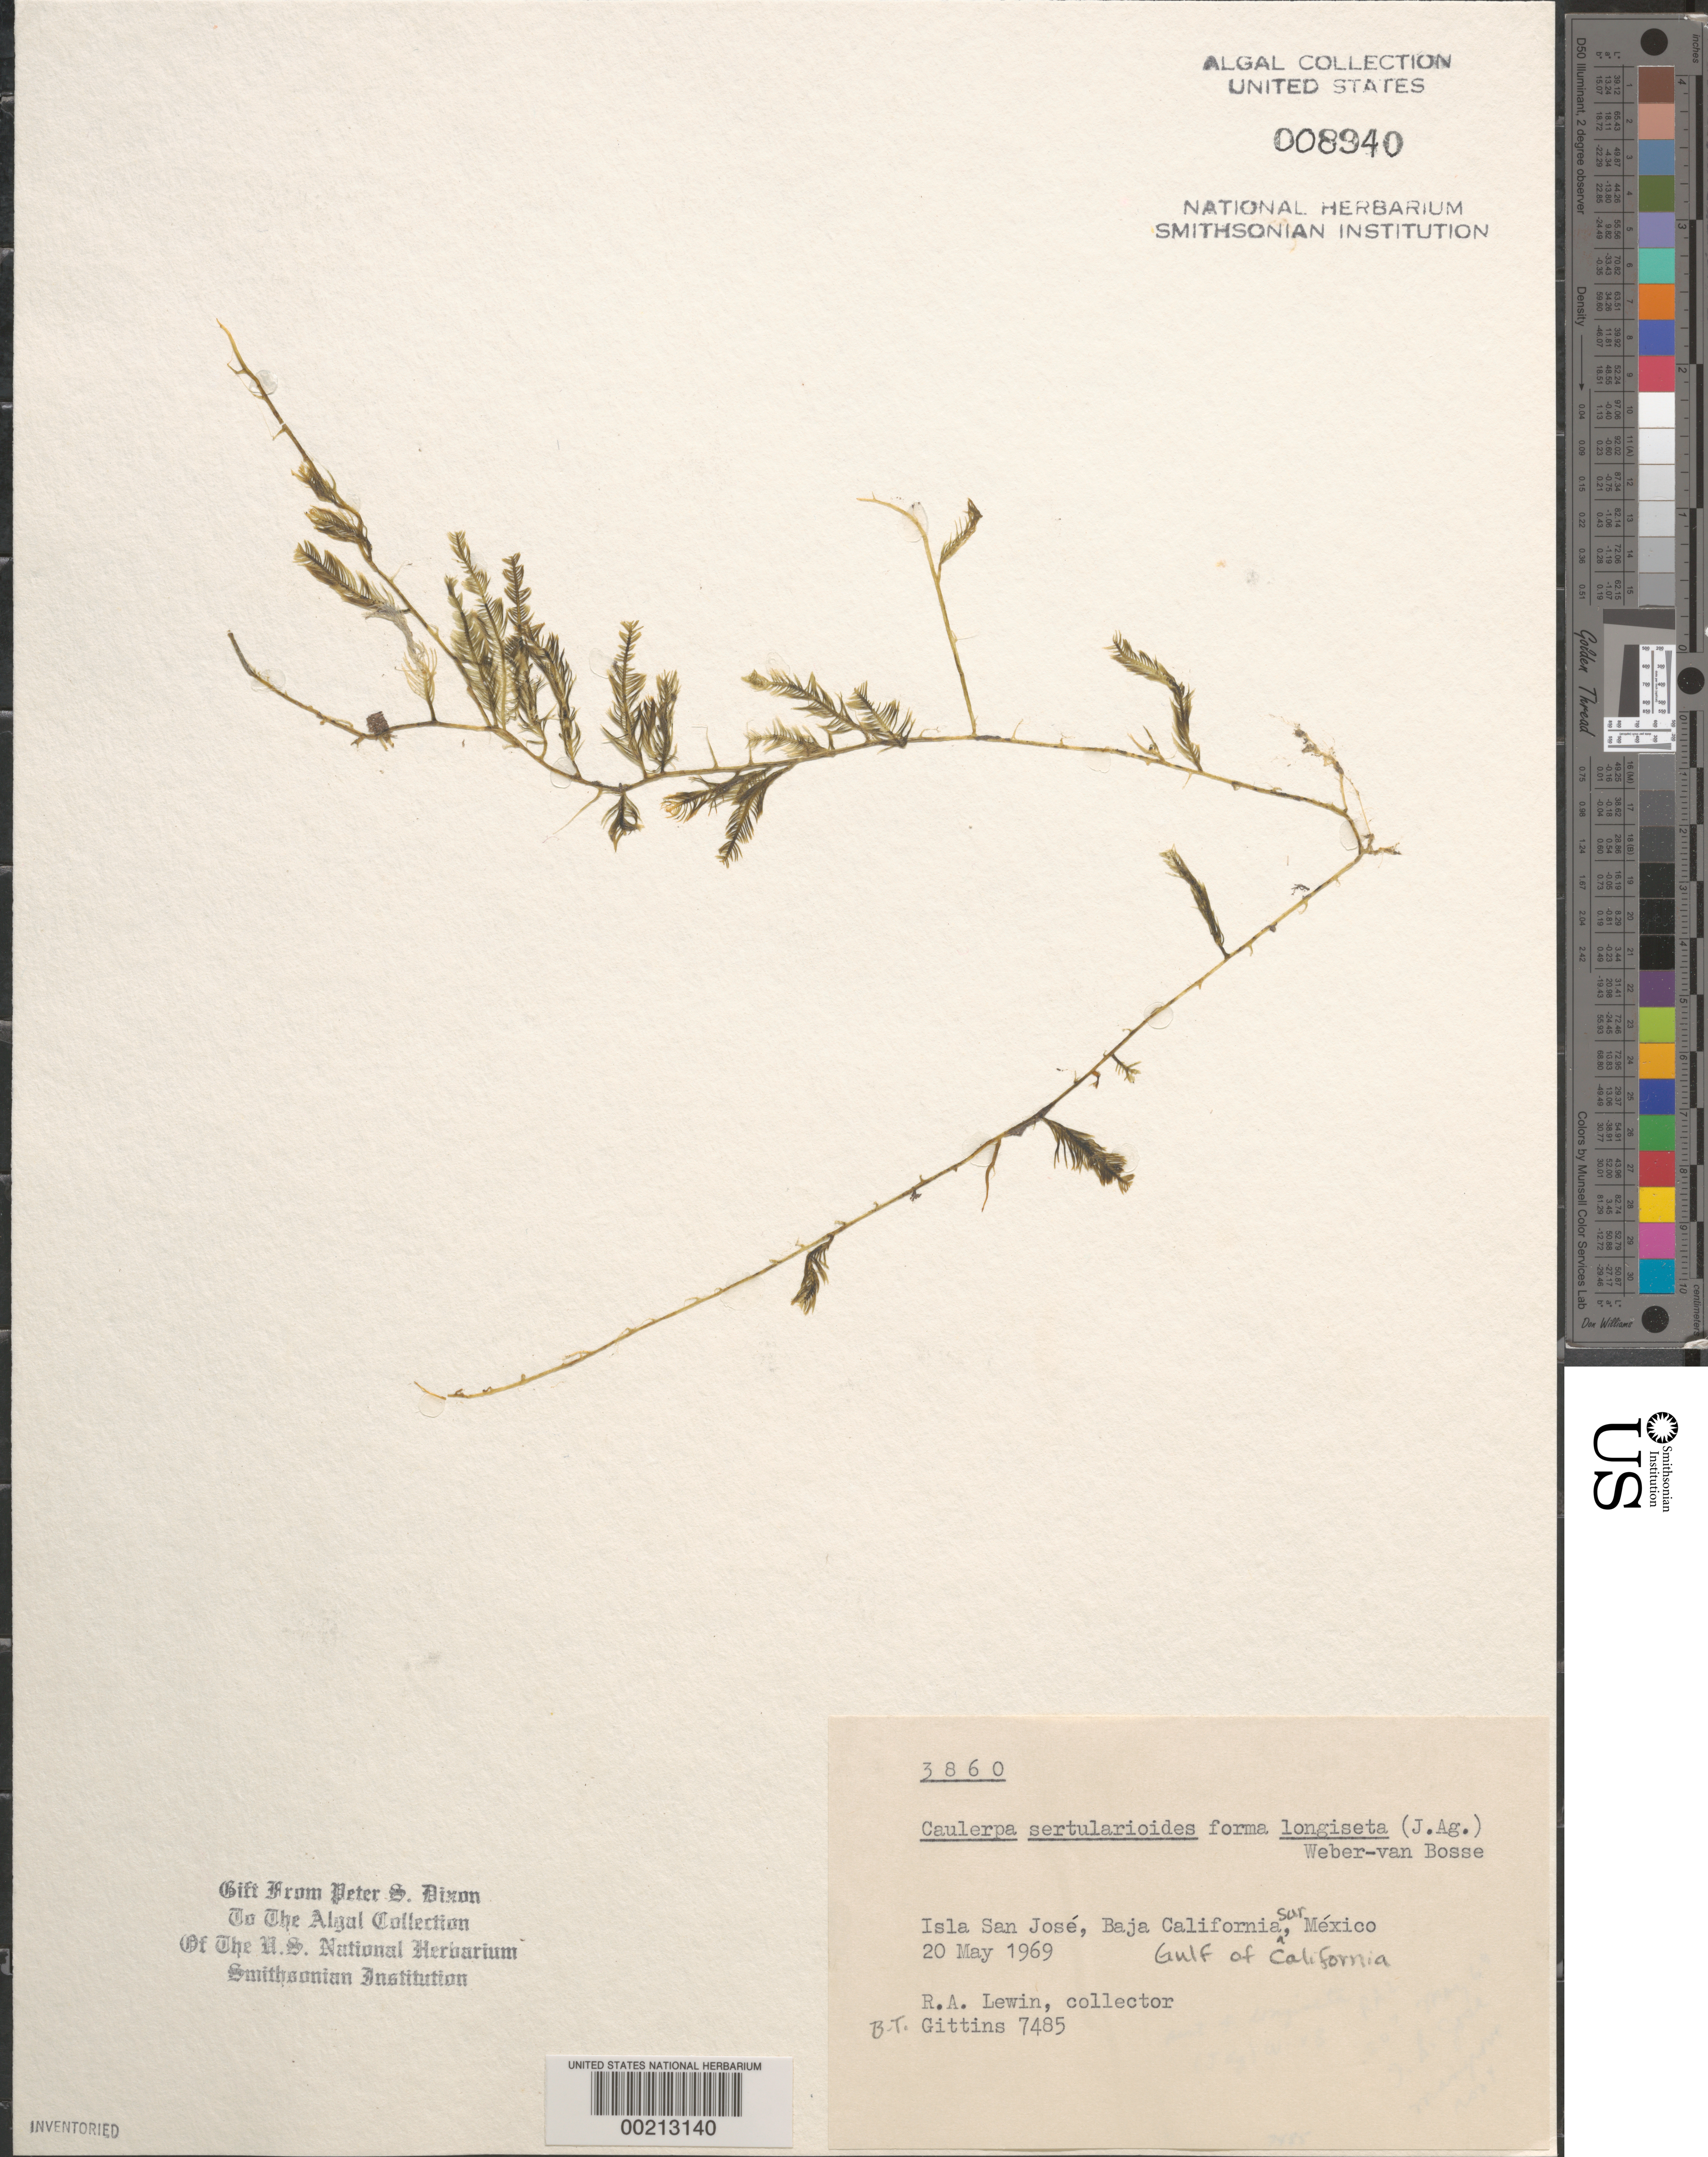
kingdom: Plantae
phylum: Chlorophyta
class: Ulvophyceae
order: Bryopsidales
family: Caulerpaceae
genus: Caulerpa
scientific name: Caulerpa sertularioides f. longiseta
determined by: Dixon, P. S.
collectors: R. Lewin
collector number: BTG 7485 & PSD 3860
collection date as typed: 20 May 1969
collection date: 1969-05-20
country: Mexico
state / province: Baja California Sur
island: Isla San Jose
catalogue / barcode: US 8940